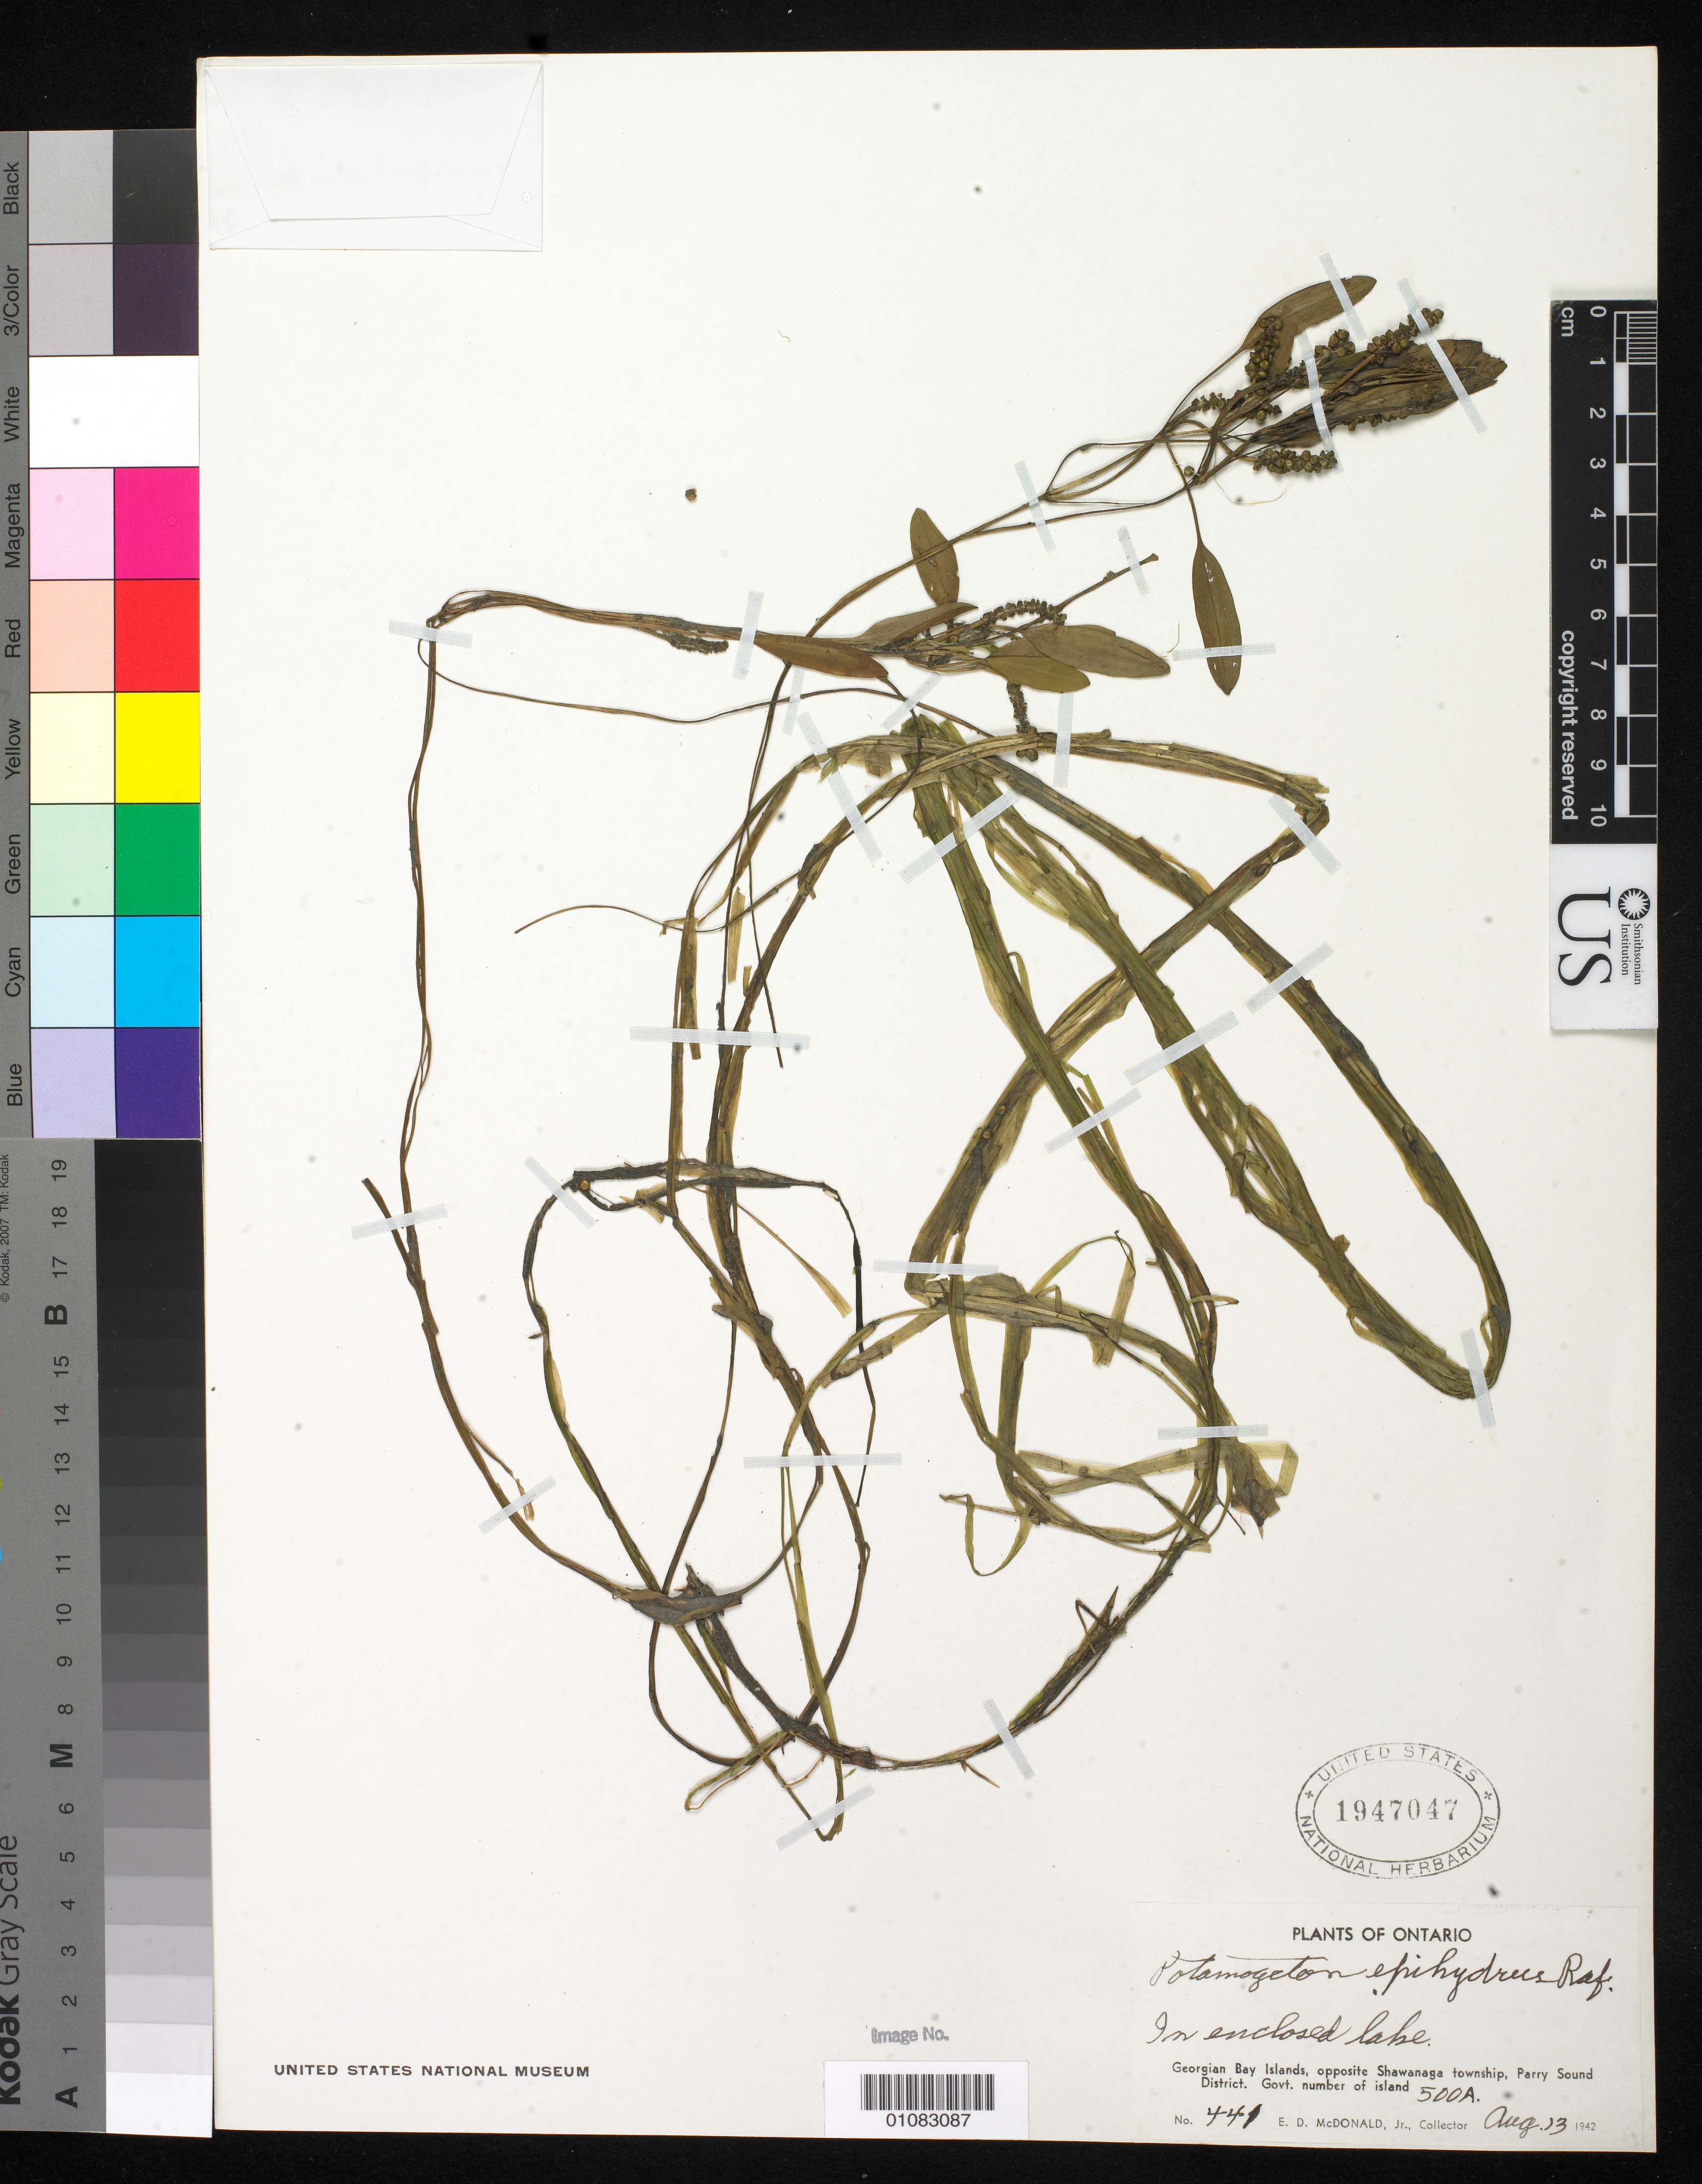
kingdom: Plantae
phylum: Tracheophyta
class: Liliopsida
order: Alismatales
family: Potamogetonaceae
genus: Potamogeton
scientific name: Potamogeton epihydrus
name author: Raf.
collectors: E. D. McDonald Jr.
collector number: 441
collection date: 1942-08-13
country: Canada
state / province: Ontario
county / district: Parry Sound District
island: Georgian Bay Islands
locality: opposite Shawanga Township, Govt. number of island: 500A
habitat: In enclosed lake.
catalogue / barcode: US 1947047